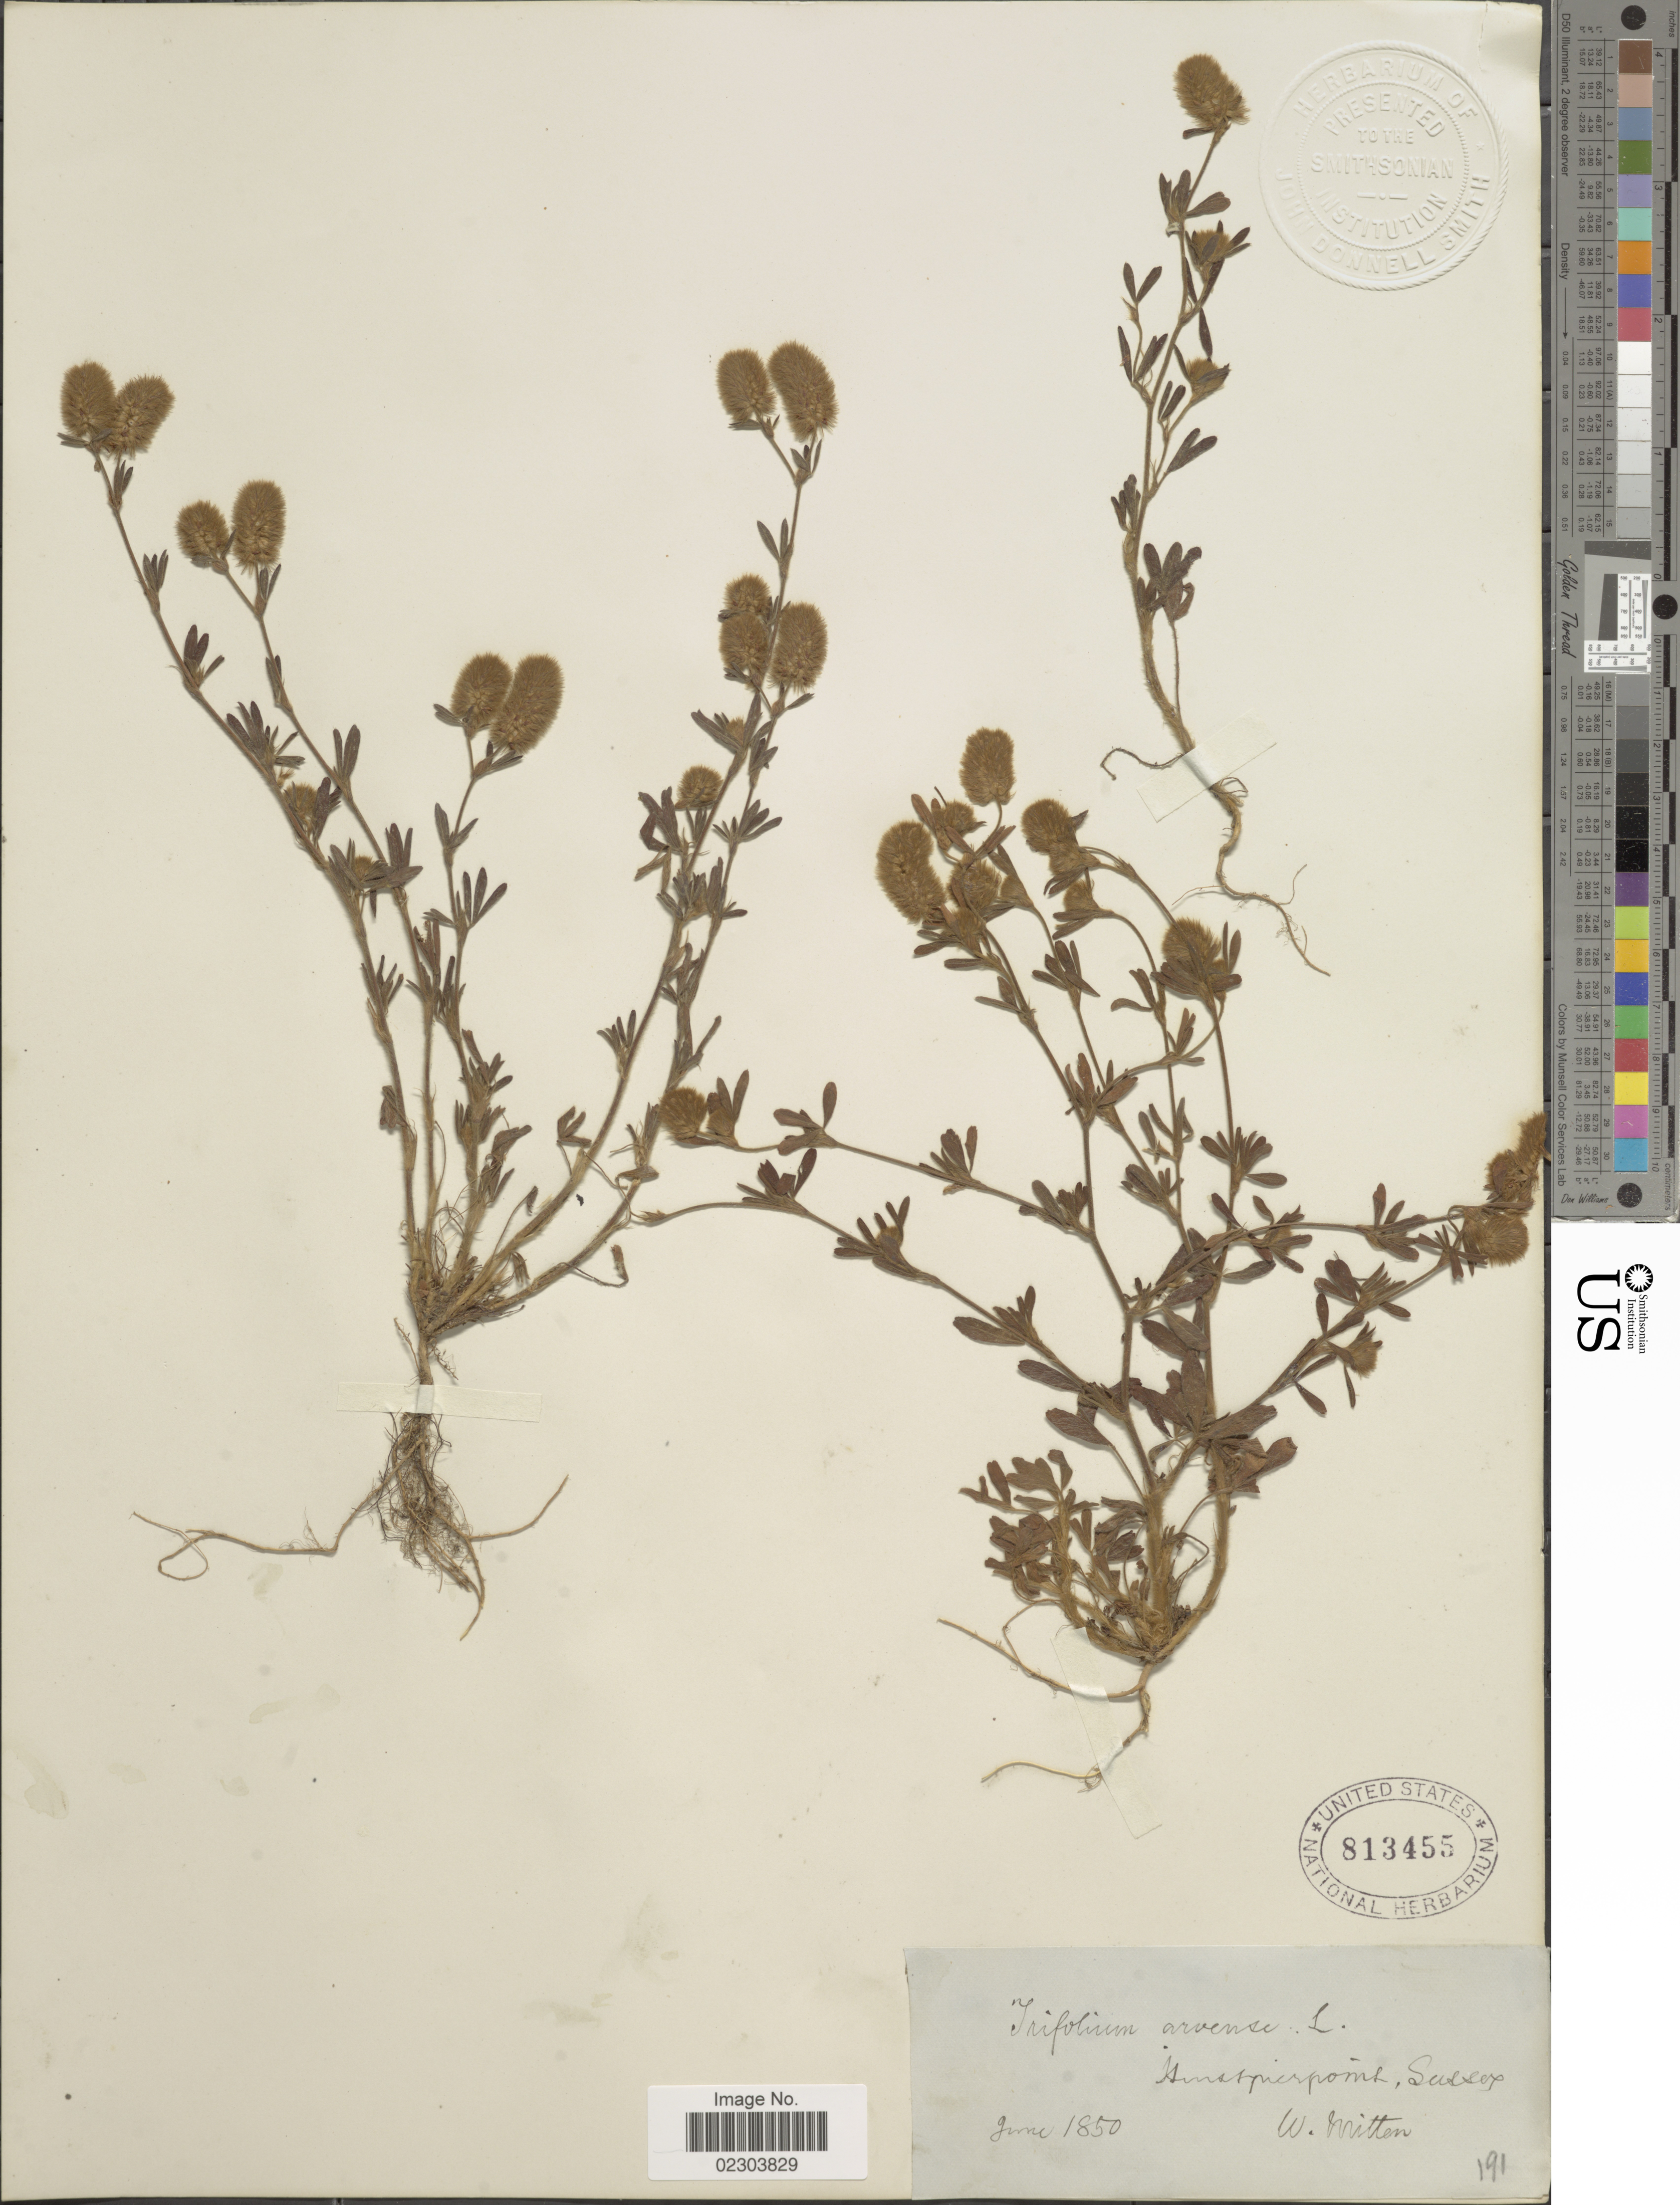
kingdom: Plantae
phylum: Tracheophyta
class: Magnoliopsida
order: Fabales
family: Fabaceae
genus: Trifolium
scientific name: Trifolium arvense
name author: L.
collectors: W. Mitten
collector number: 191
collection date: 1850-06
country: United Kingdom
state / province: England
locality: Hurstpierpoint, Sussex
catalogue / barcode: US 813455